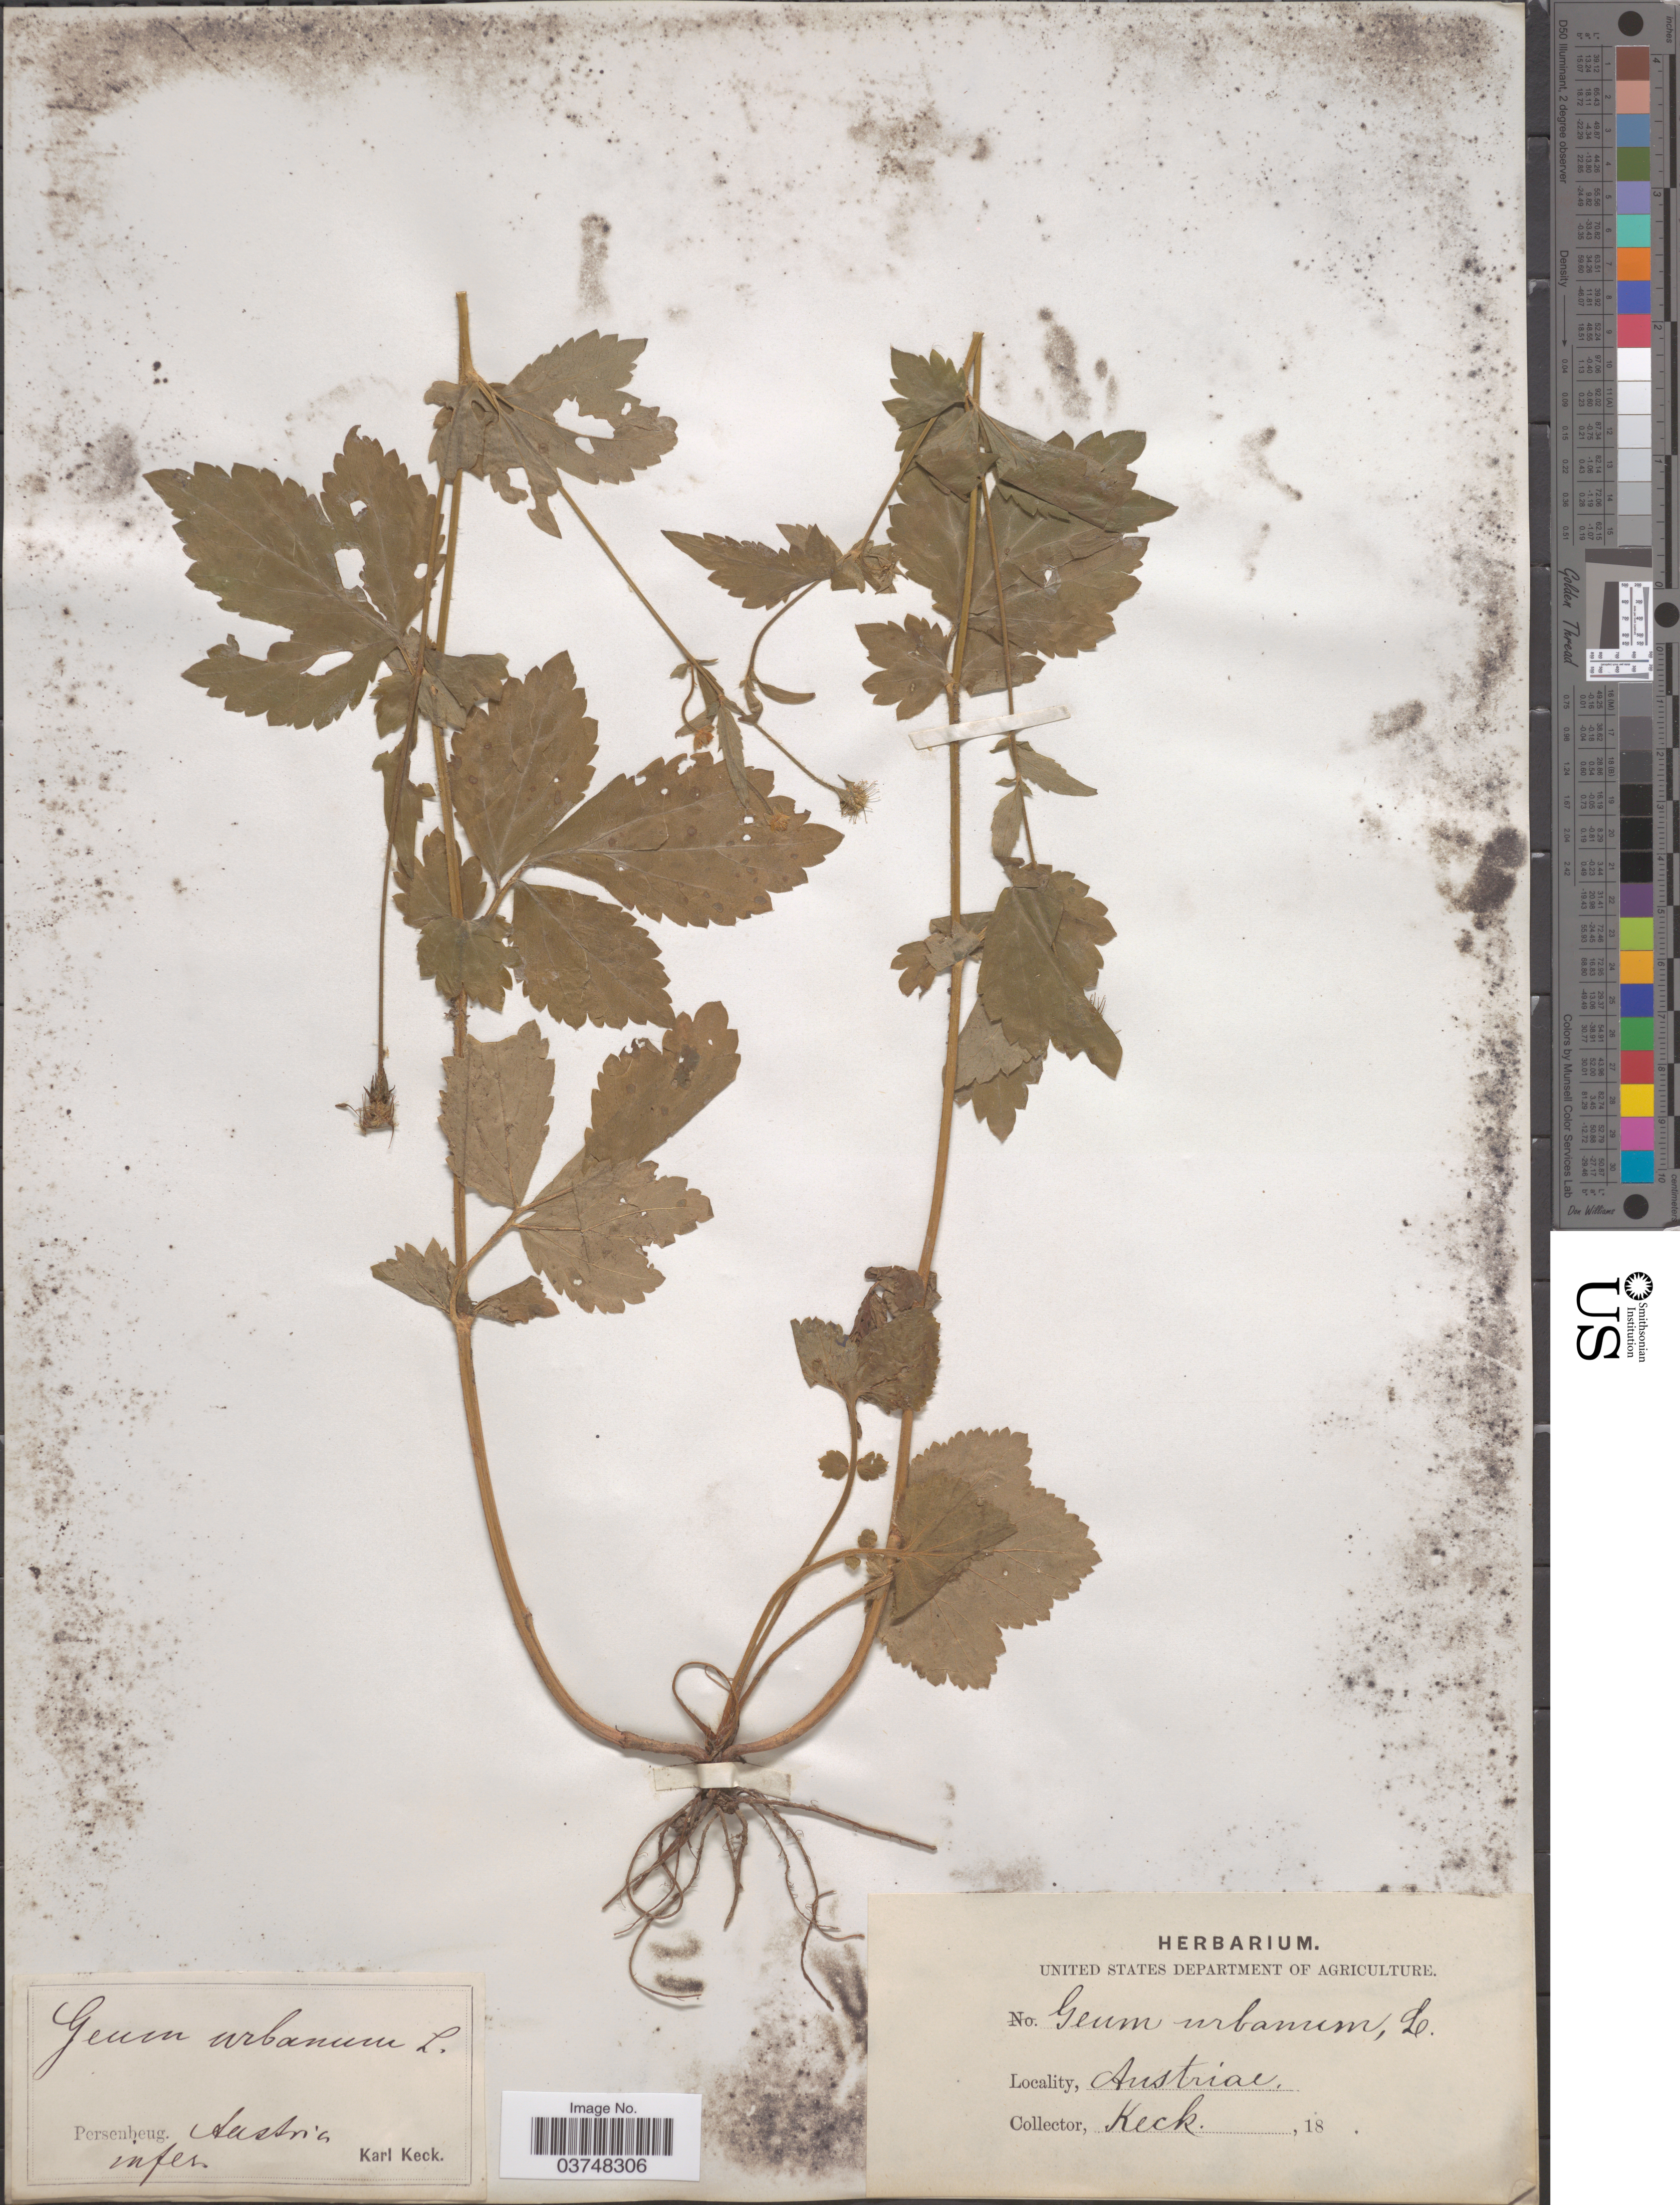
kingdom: Plantae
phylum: Tracheophyta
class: Magnoliopsida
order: Rosales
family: Rosaceae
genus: Geum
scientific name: Geum urbanum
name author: L.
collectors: K. Keck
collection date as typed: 18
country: Austria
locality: Persenbeug. Austria infer.